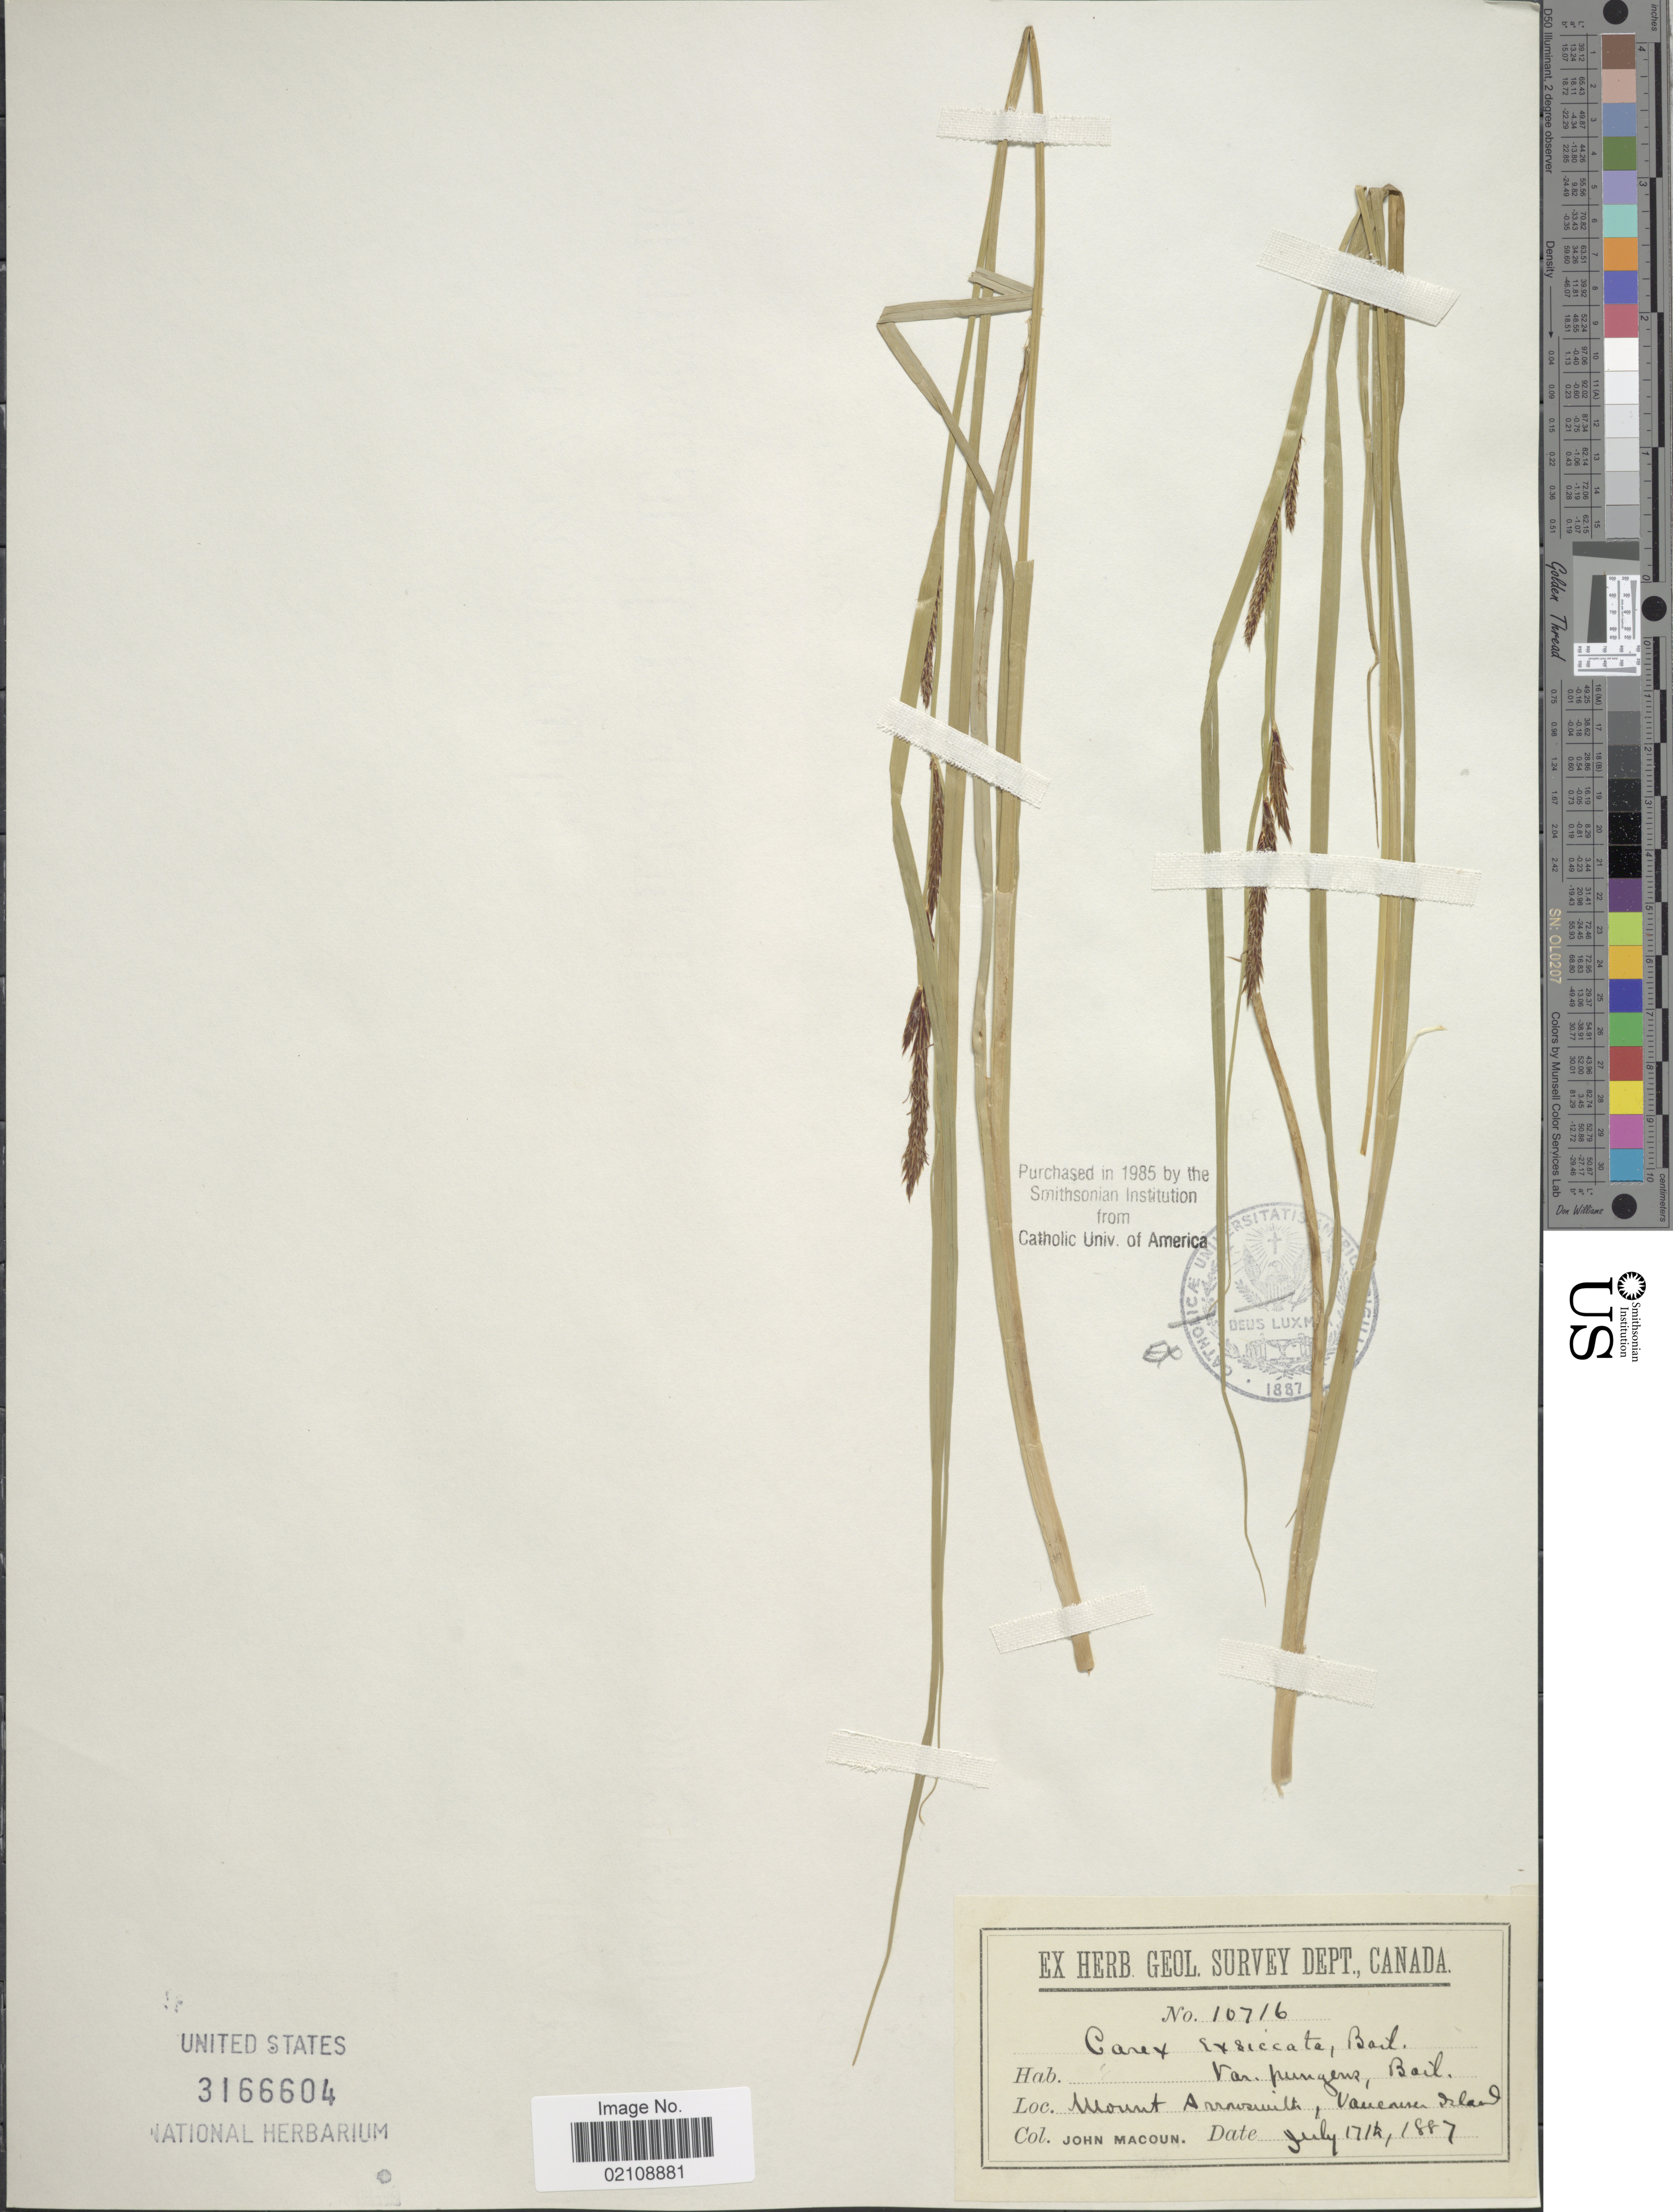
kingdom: Plantae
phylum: Tracheophyta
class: Liliopsida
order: Poales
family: Cyperaceae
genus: Carex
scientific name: Carex exsiccata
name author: L.H. Bailey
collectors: J. M. Macoun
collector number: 10716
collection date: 1887-07-17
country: Canada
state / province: British Columbia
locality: Mount Arrowsmith, Vancouver Island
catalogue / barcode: US 3166604